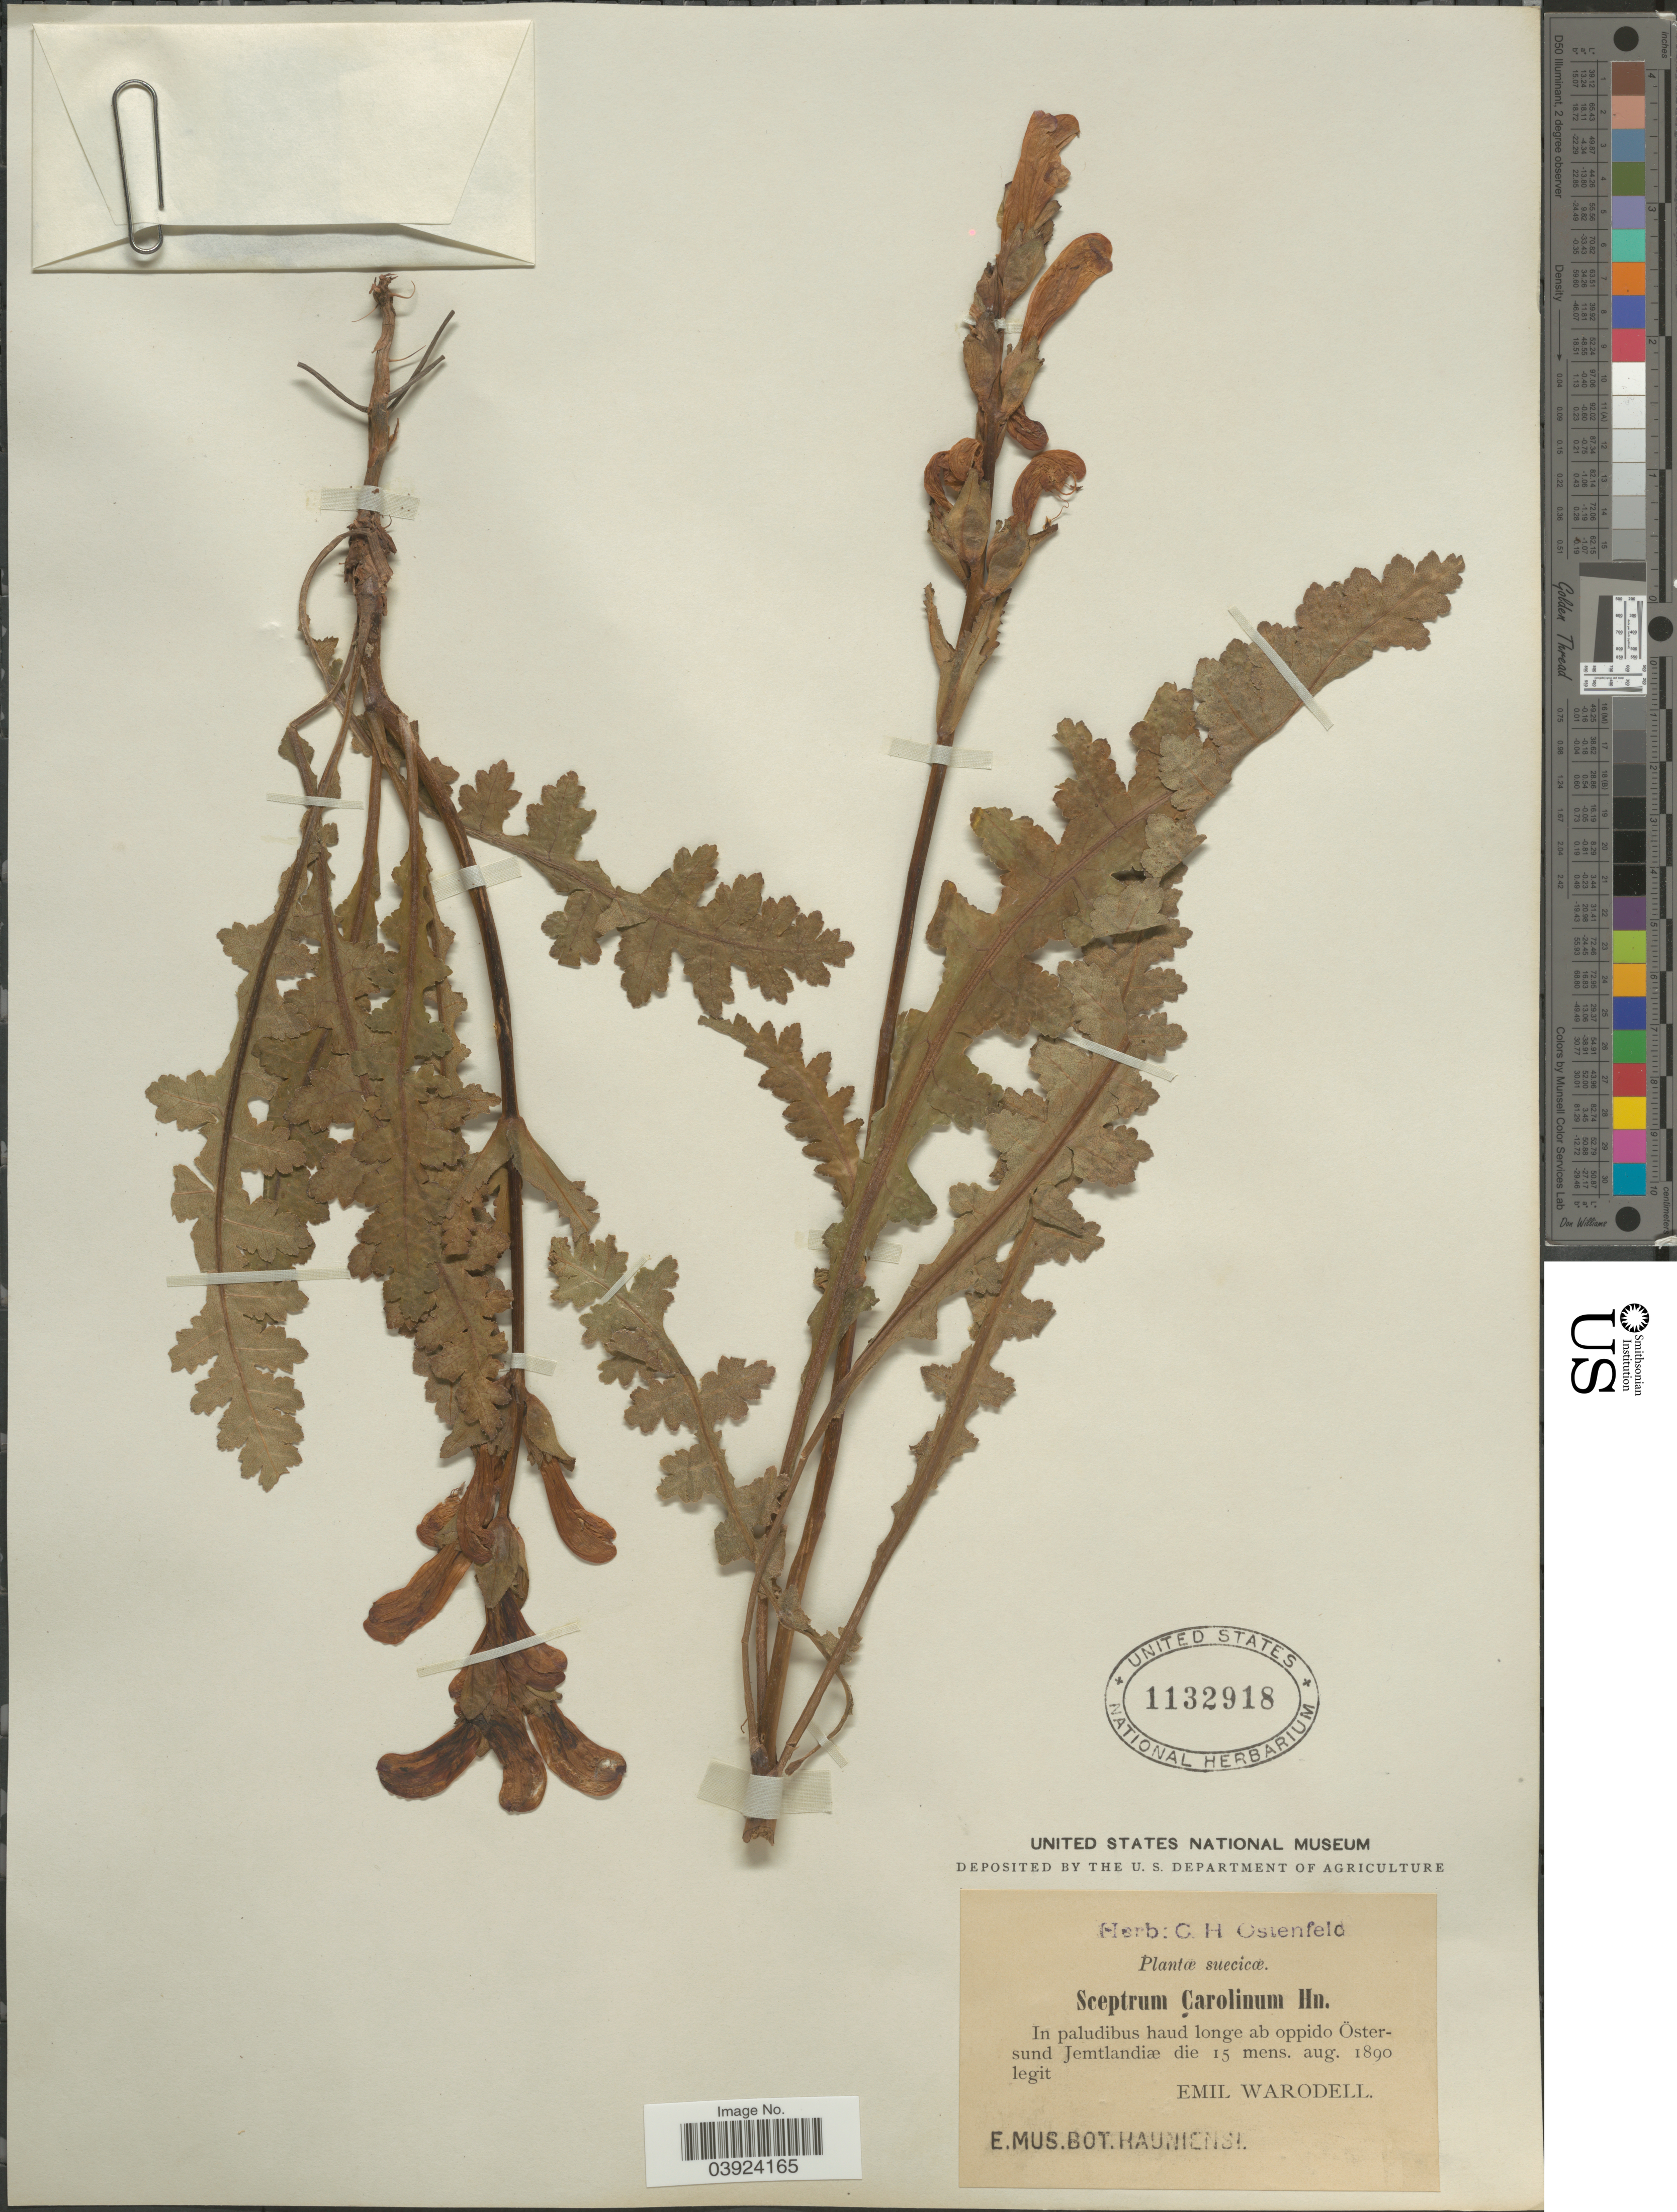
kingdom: Plantae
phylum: Tracheophyta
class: Magnoliopsida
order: Lamiales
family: Orobanchaceae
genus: Pedicularis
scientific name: Pedicularis sceptrum-carolinum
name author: L.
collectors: E. Warodell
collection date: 1890-08-15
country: Sweden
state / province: Jämtland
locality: Suecicœ. In paludibus haud longe ab oppido Östersund Jemtlandiæ.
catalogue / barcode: US 1132918